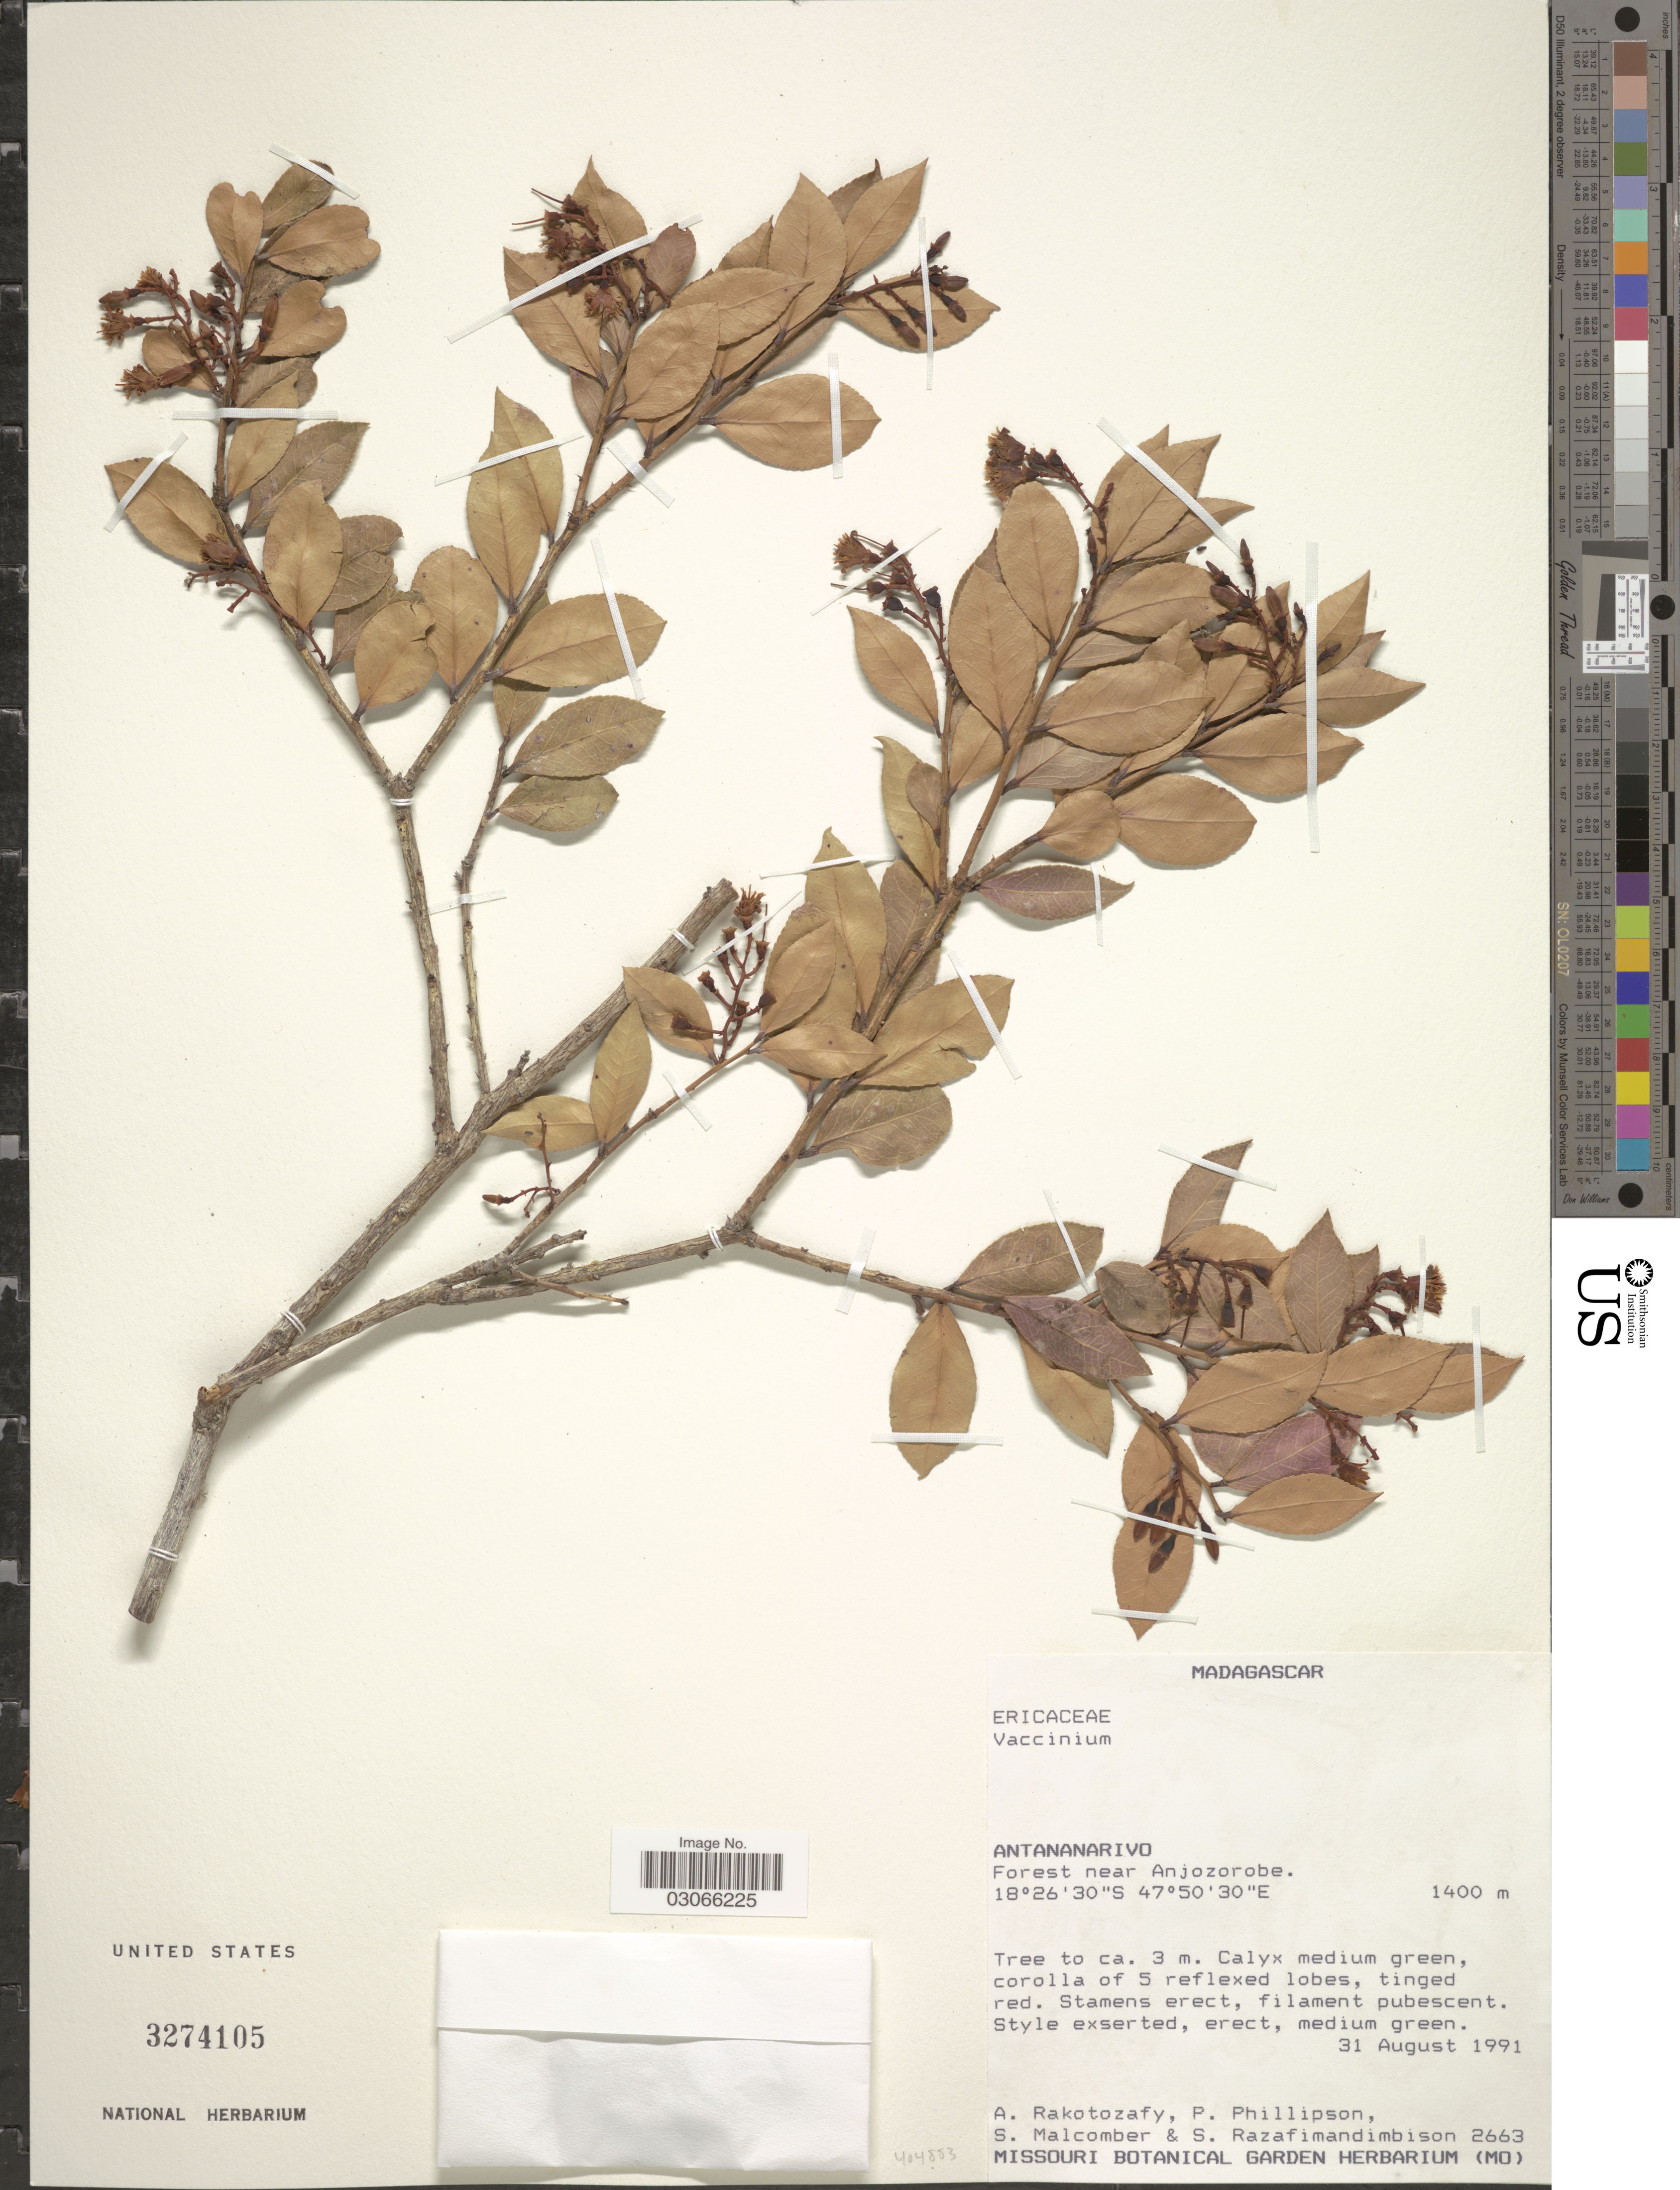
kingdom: Plantae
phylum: Tracheophyta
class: Magnoliopsida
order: Ericales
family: Ericaceae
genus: Vaccinium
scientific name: Vaccinium sp.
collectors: A. Rakotozafy, P. Phillipson, S. T. Malcomber & S. G. Razafimandimbison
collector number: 2663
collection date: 1991-08-31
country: Madagascar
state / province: Analamanga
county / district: Anjozorobe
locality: Forest near Anjozorobe.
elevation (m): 1400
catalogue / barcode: US 3274105